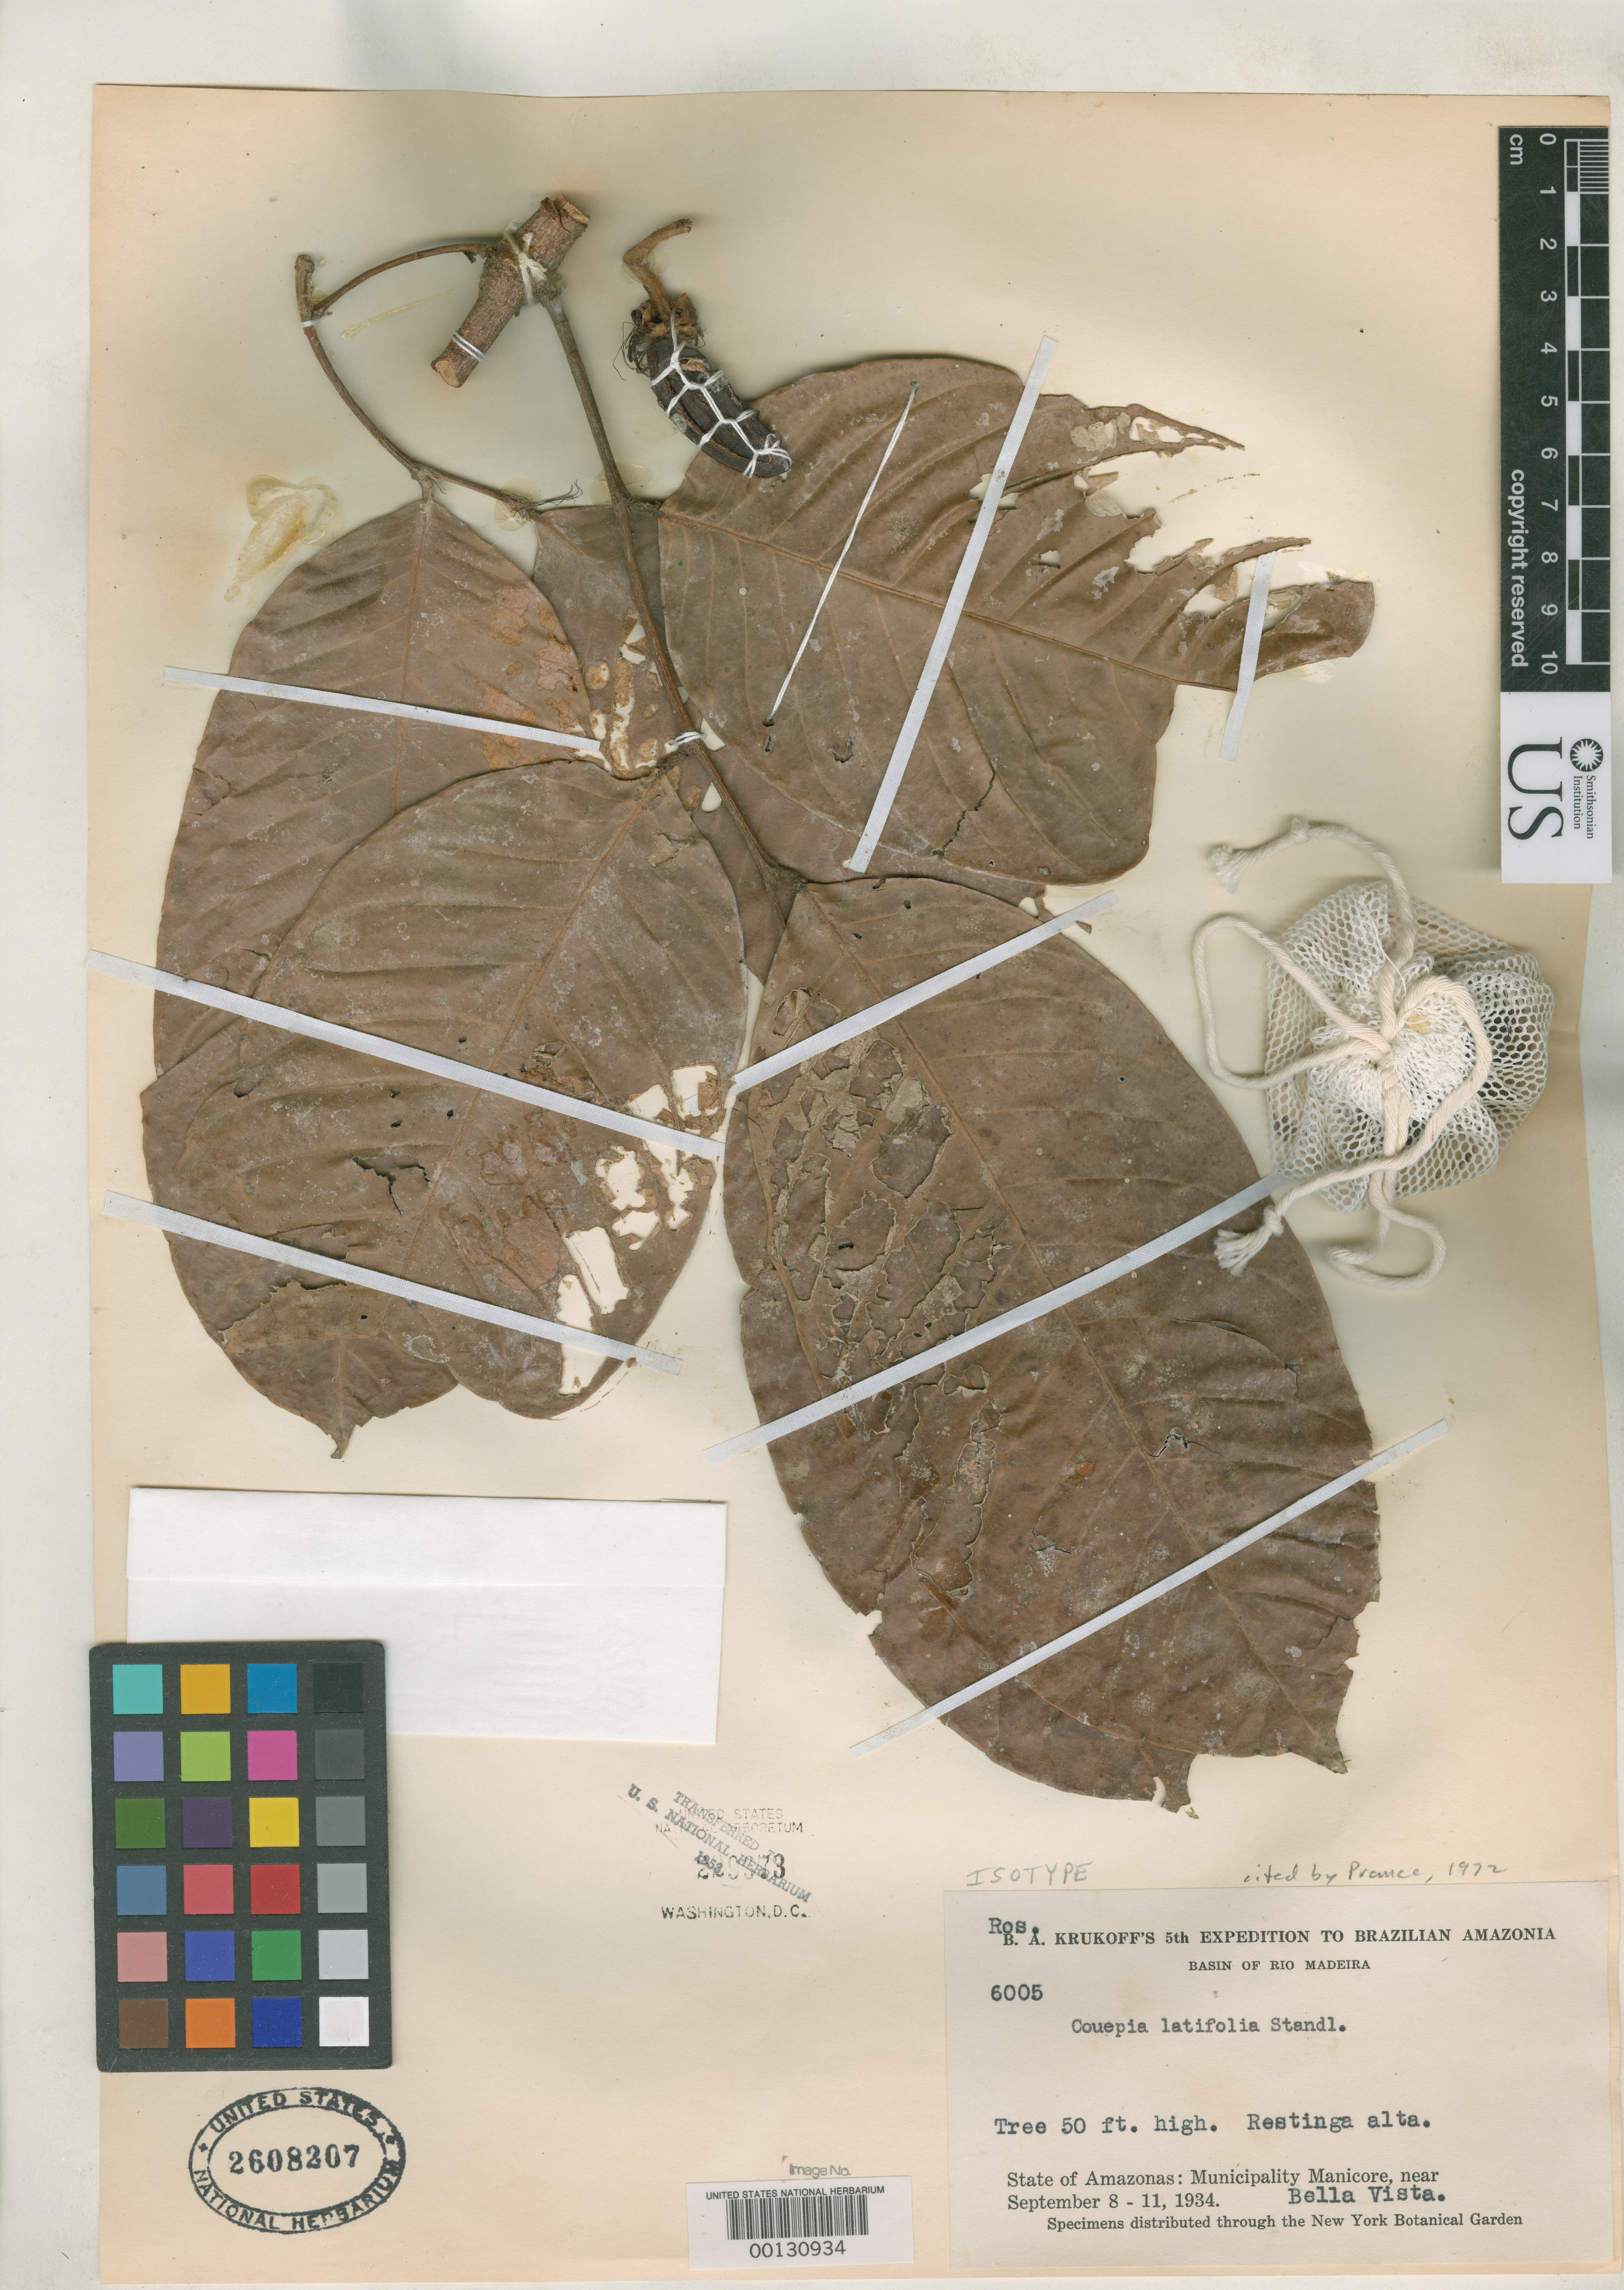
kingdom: Plantae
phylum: Tracheophyta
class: Magnoliopsida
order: Malpighiales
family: Chrysobalanaceae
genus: Couepia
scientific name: Couepia latifolia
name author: Standl.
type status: Isotype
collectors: B. A. Krukoff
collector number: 6005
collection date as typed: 08 Sep 1934 to 11 Sep 1934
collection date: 1934-09-08/1934-09-11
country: Brazil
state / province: Amazonas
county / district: Manicoré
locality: Near Bella Vista.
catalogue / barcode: US 2608207